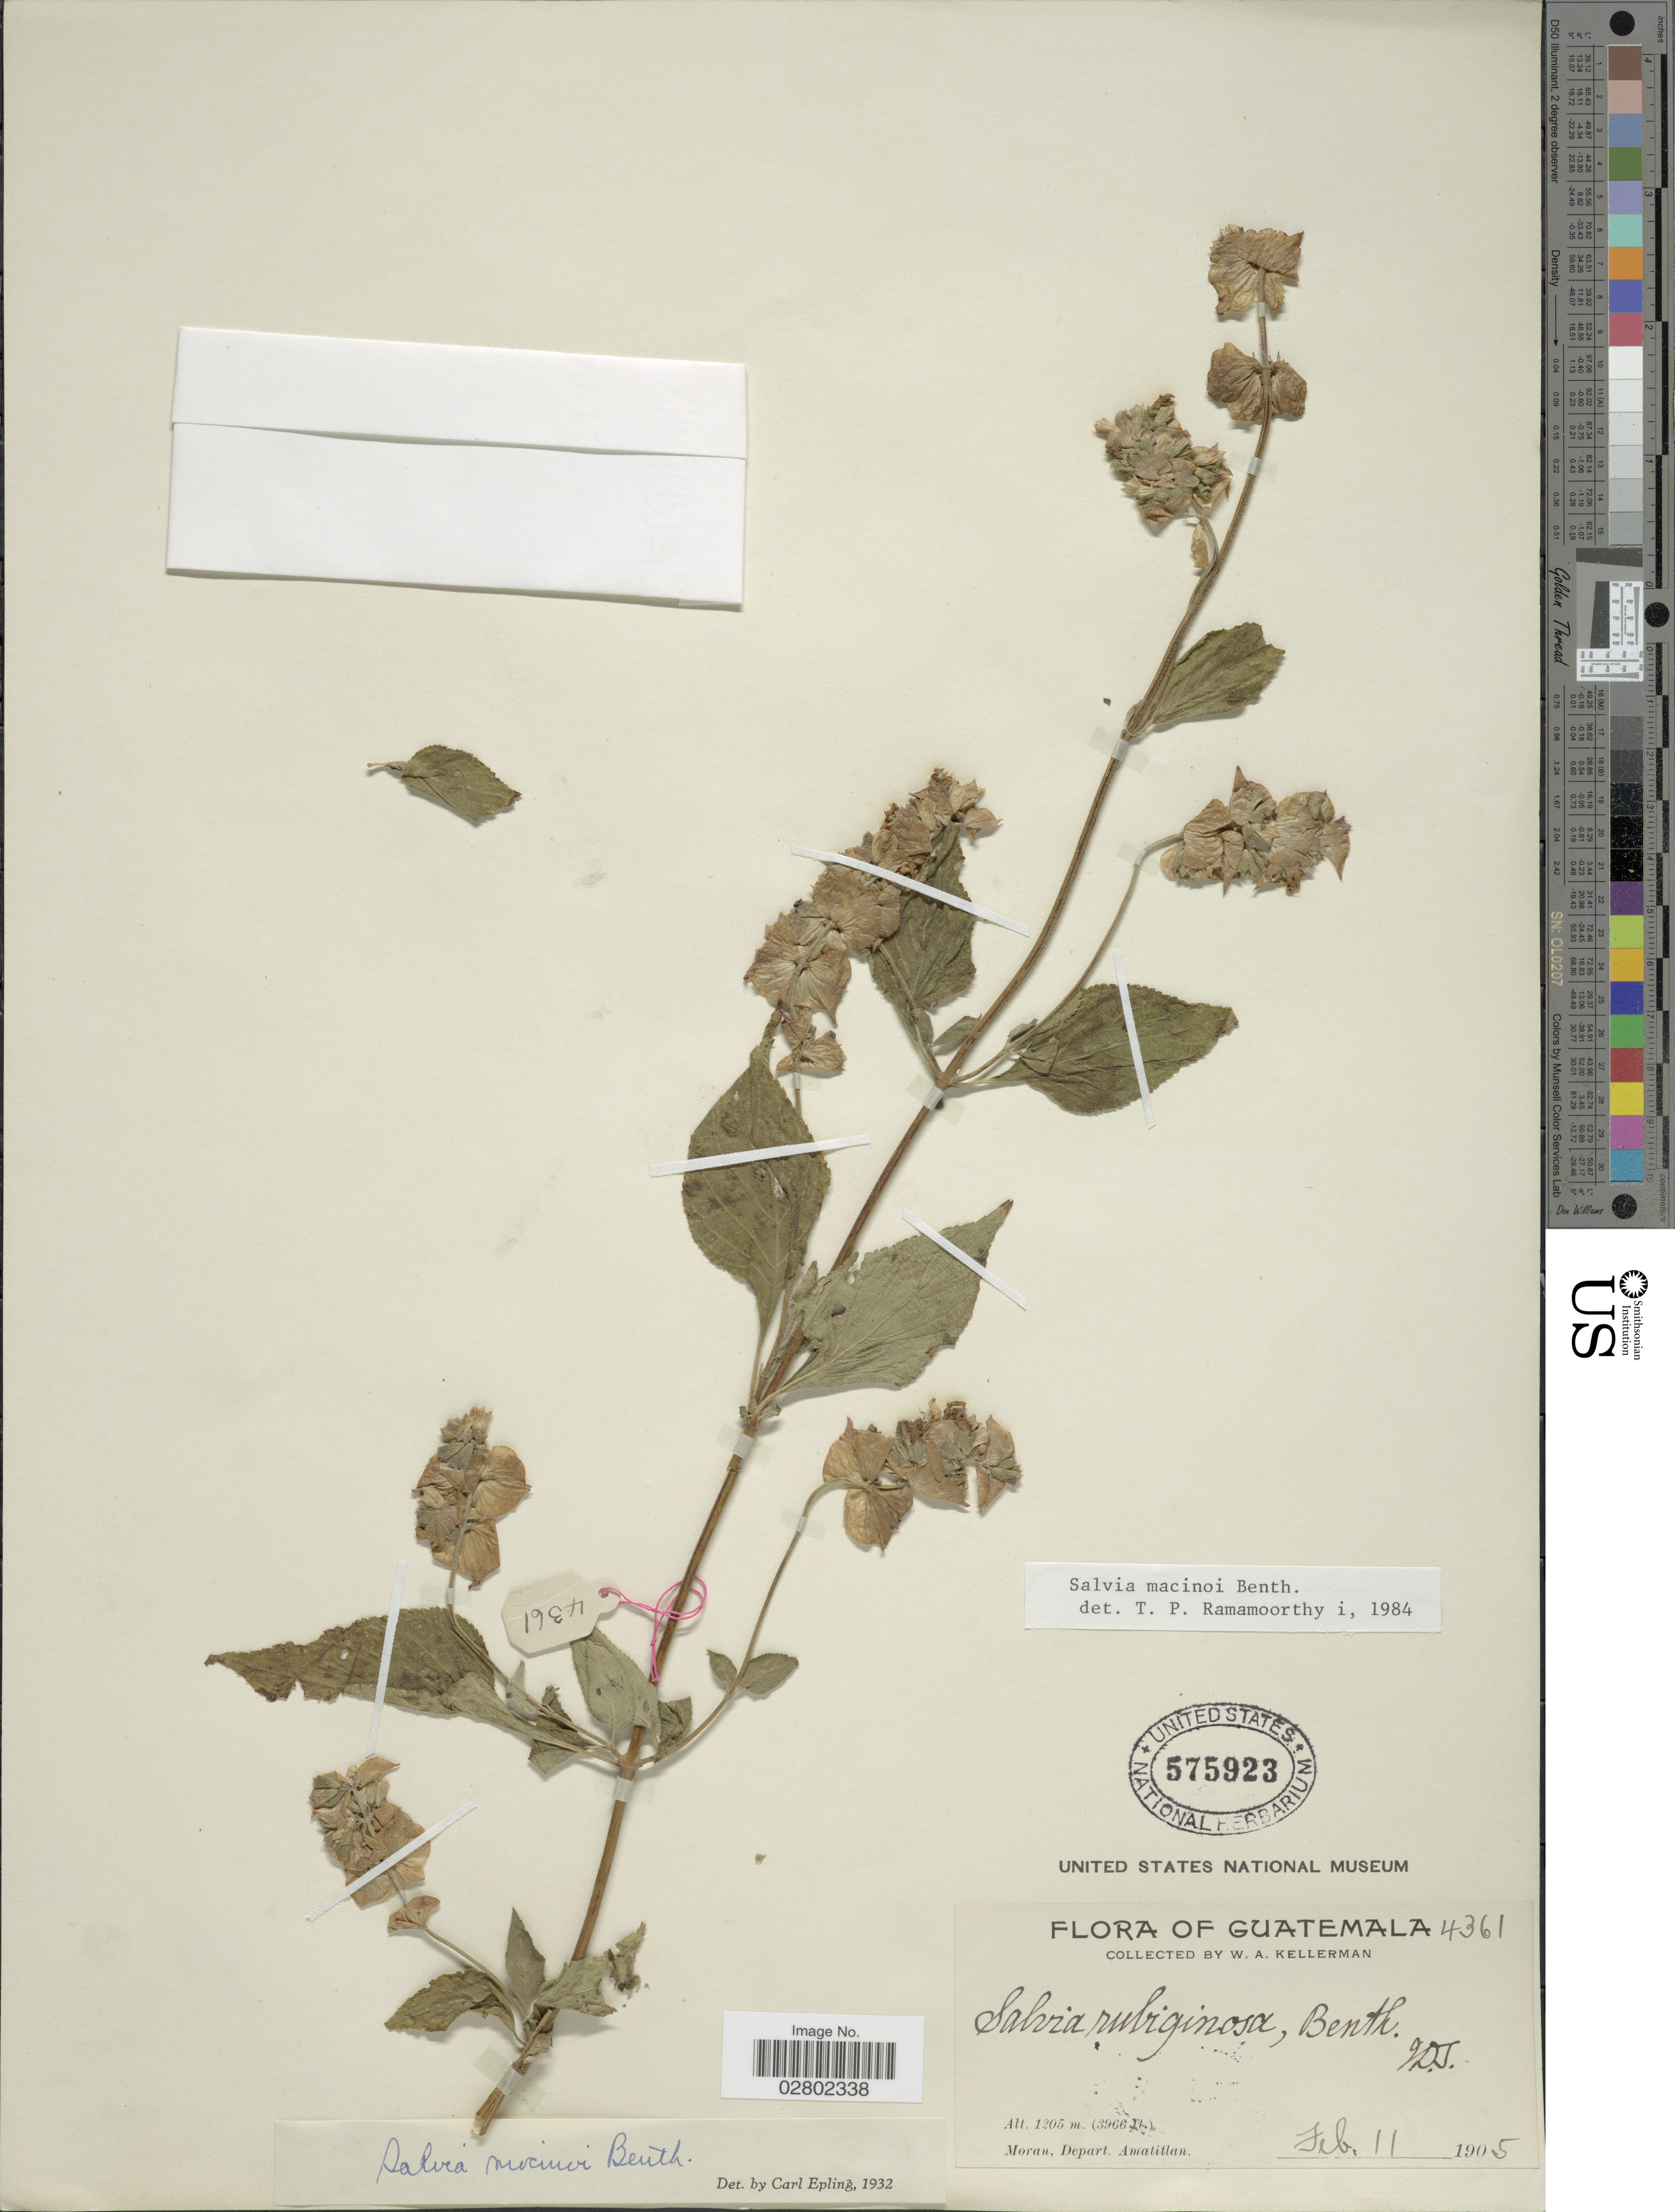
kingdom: Plantae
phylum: Tracheophyta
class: Magnoliopsida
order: Lamiales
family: Lamiaceae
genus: Salvia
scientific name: Salvia mocinoi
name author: Benth.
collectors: W. Kellerman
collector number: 4361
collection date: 1905-02-11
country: Guatemala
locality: Moran, Depart. Amatitlan.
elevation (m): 1205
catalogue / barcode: US 575923